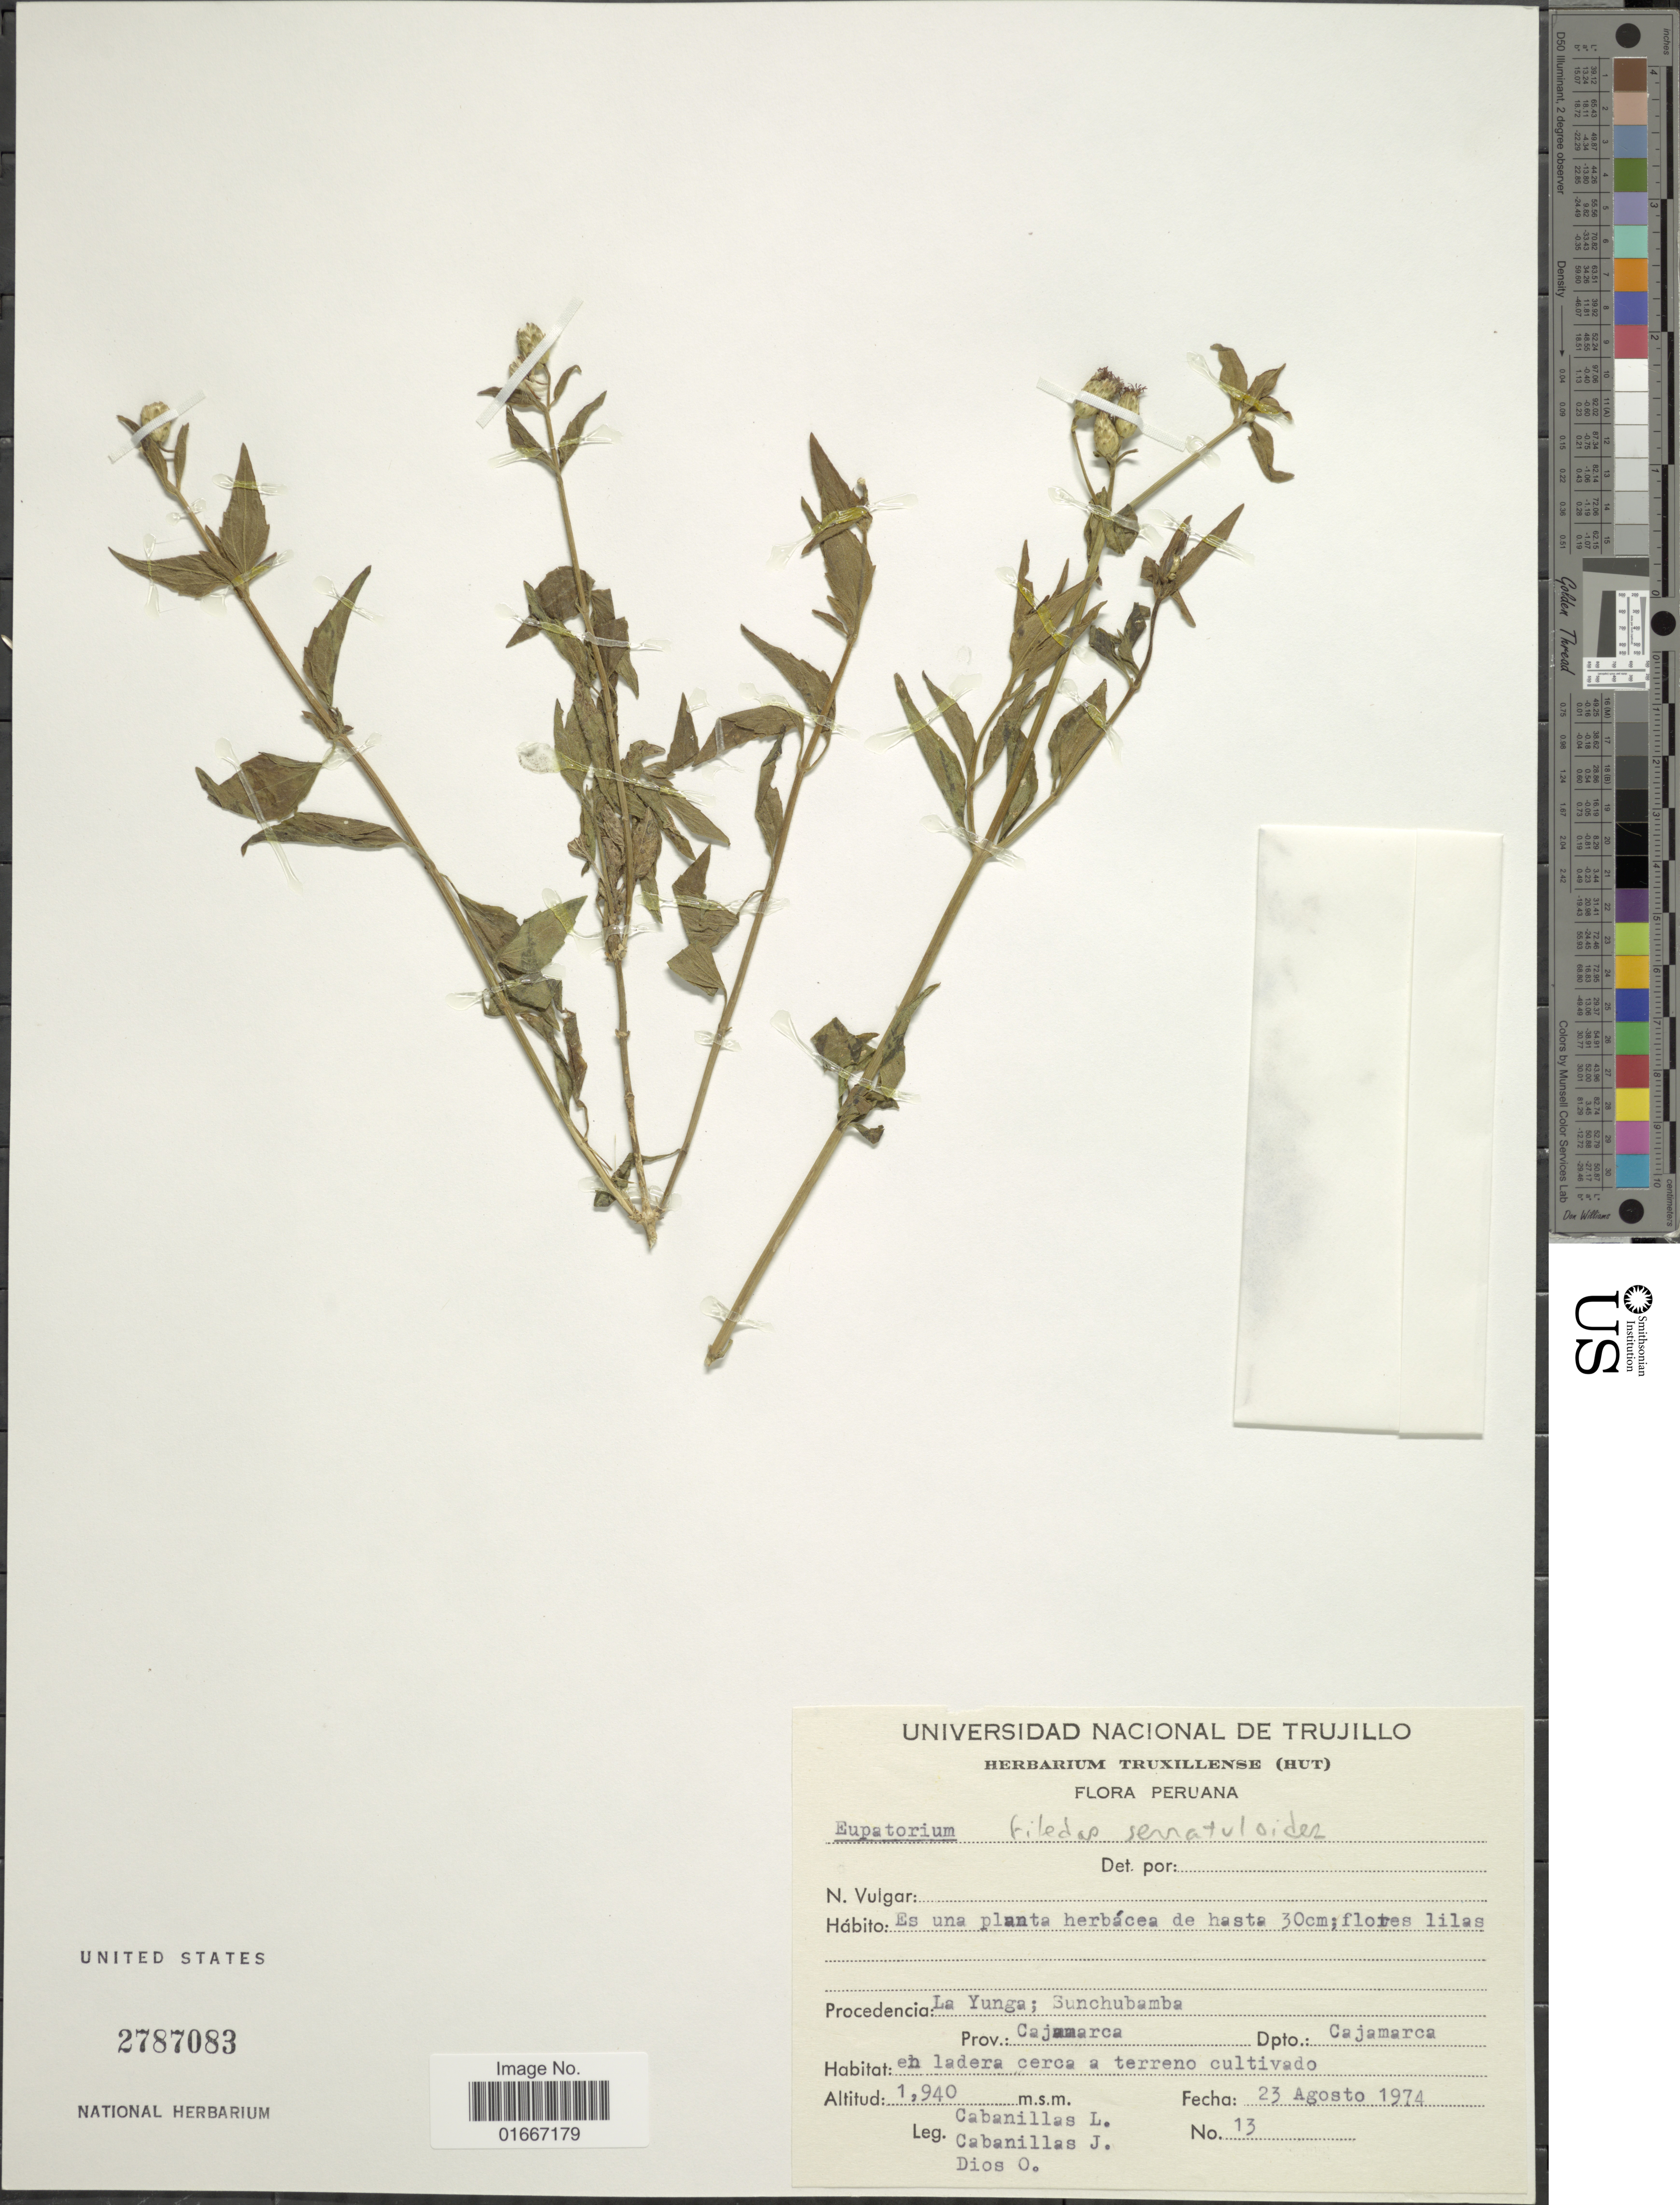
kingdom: Plantae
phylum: Tracheophyta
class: Magnoliopsida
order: Asterales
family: Asteraceae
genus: Chromolaena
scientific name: Chromolaena serratuloides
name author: (Kunth) R.M. King & H. Rob.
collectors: L. Cabanillas, J. Cabanillas & O. Dios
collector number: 13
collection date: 1974-08-23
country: Peru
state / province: Cajamarca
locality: La Yunga; Sunchubamba, Prov. Cajamarca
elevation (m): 1940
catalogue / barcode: US 2787083